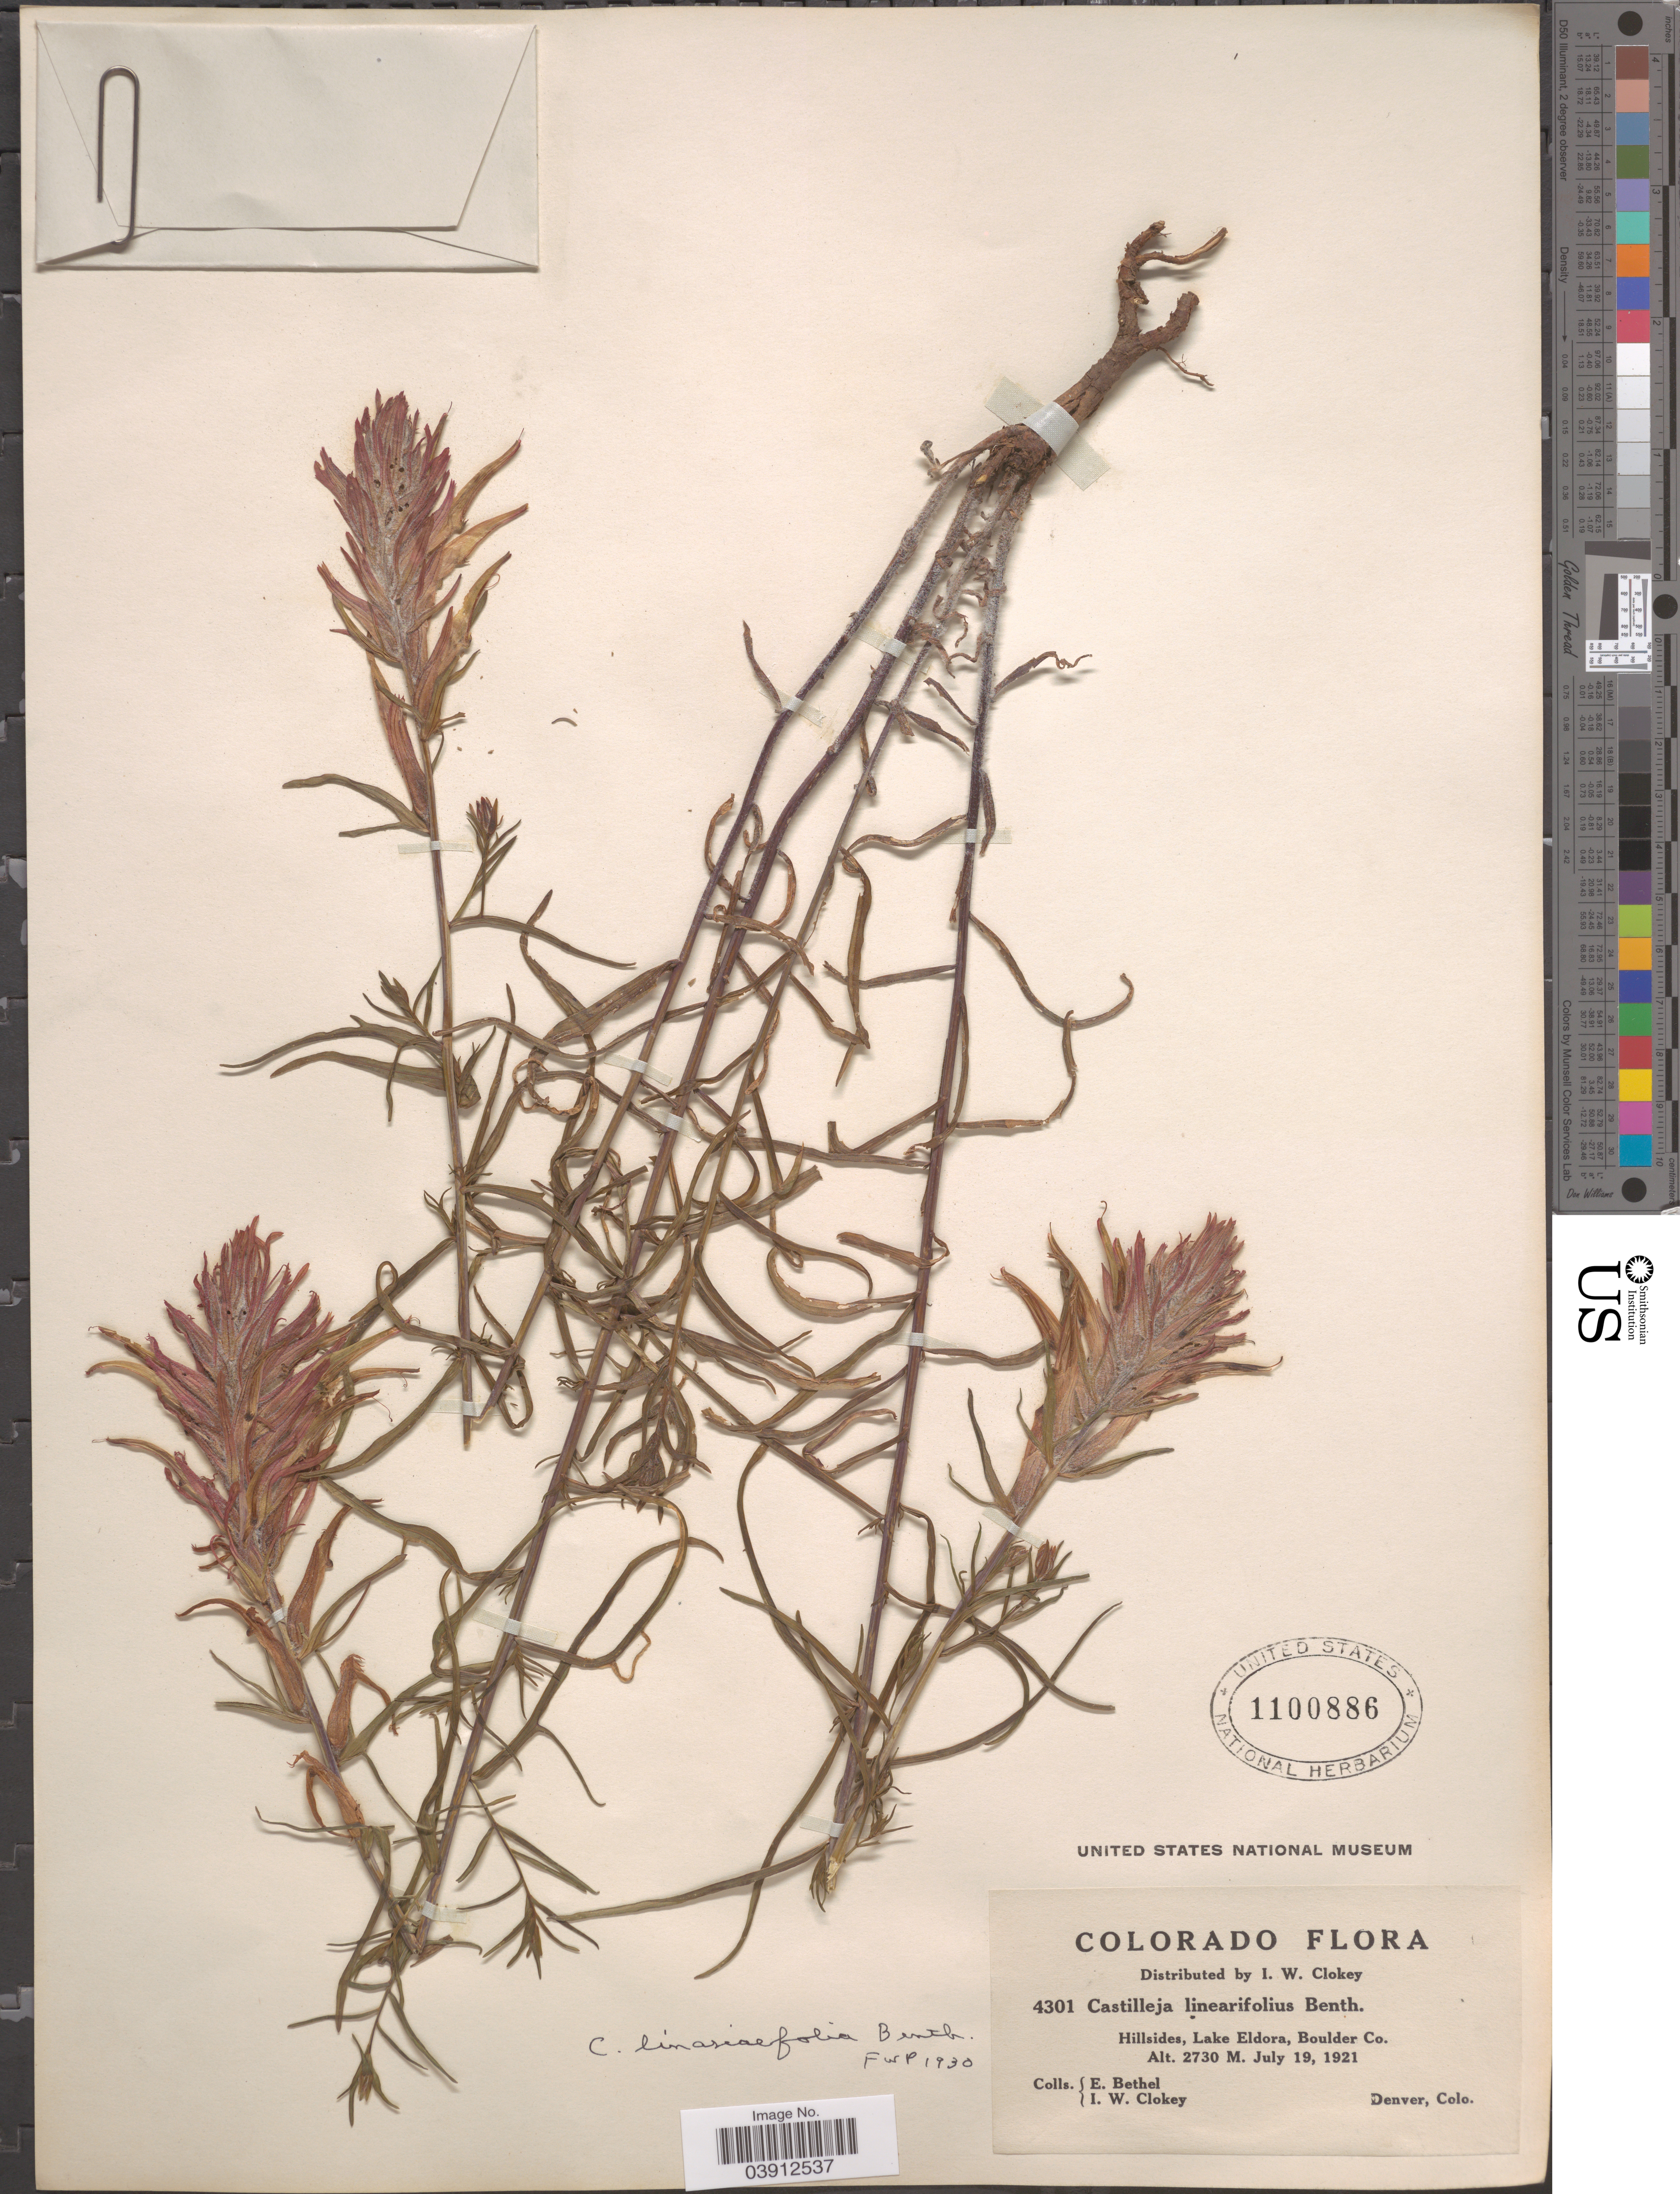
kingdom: Plantae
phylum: Tracheophyta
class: Magnoliopsida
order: Lamiales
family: Orobanchaceae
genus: Castilleja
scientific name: Castilleja linariifolia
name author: Benth.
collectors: E. Bethel & I. W. Clokey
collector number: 4301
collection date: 1921-07-19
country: United States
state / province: Colorado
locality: Hillsides, Lake Eldora, Boulder Co.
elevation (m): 2730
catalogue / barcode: US 1100886